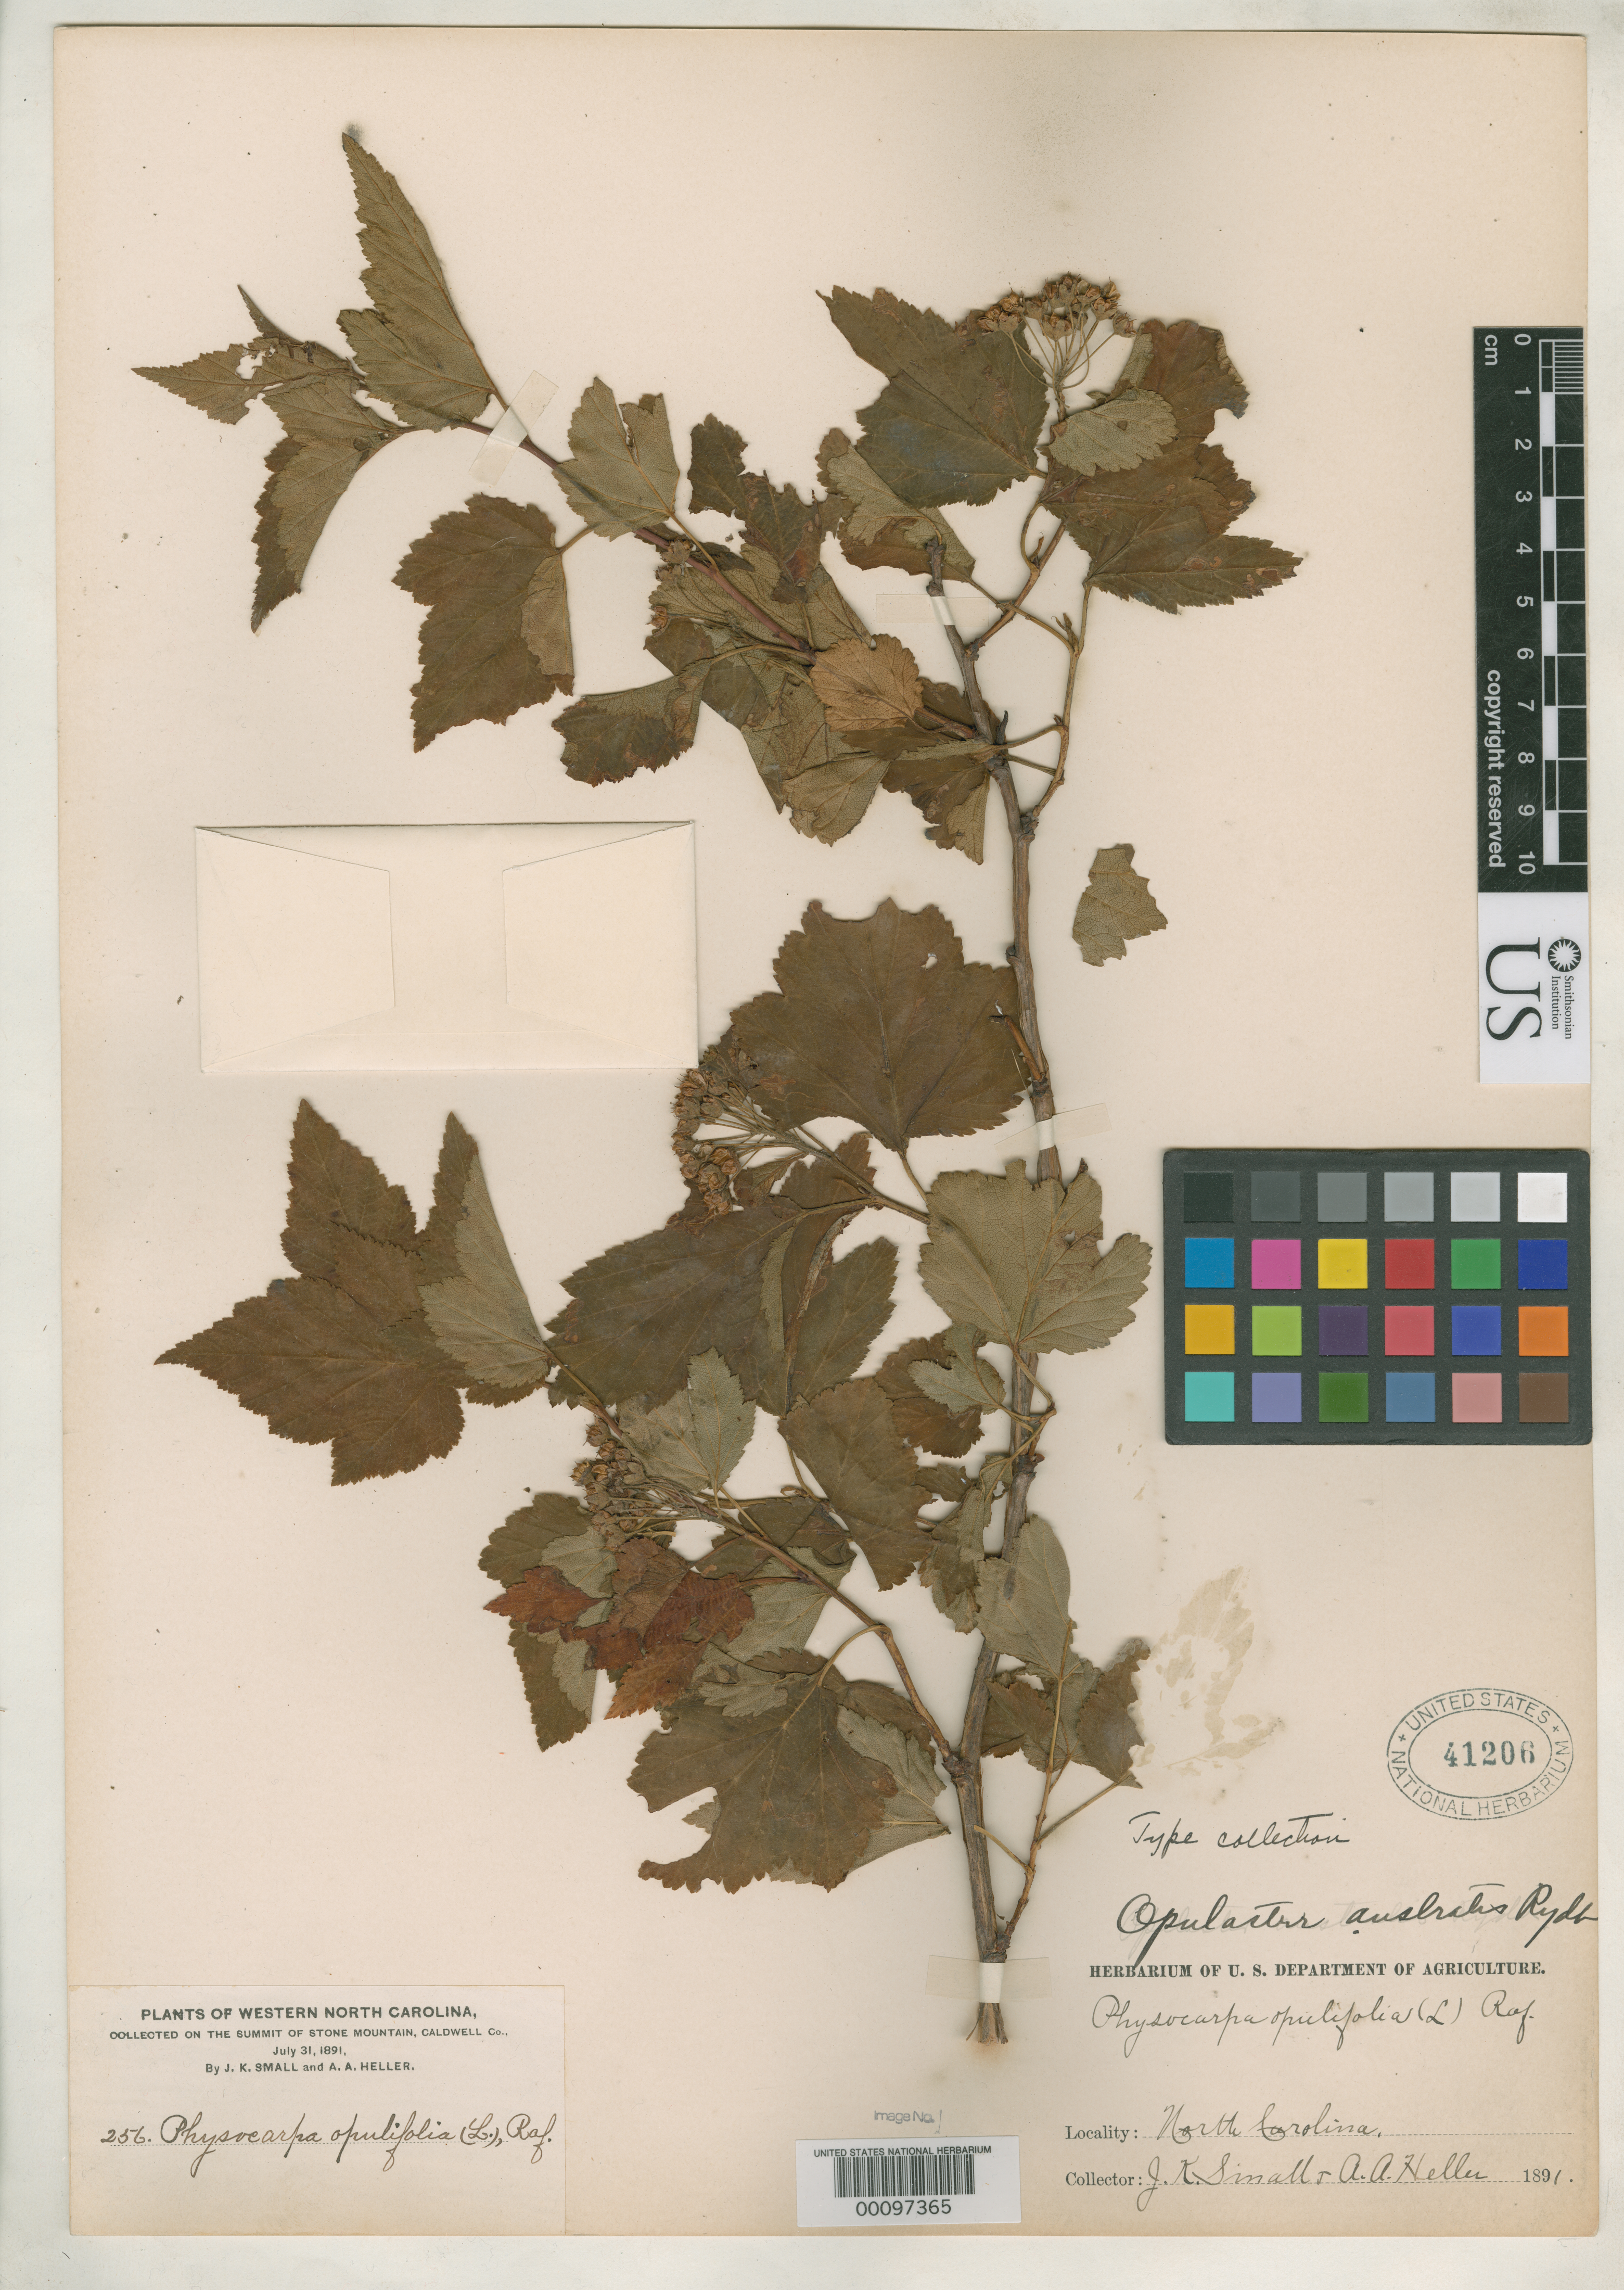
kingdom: Plantae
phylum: Tracheophyta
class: Magnoliopsida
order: Rosales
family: Rosaceae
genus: Opulaster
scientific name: Opulaster australis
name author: Rydb.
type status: Isotype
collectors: J. K. Small & A. A. Heller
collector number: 256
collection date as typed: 31 Jul 1891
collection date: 1891-07-31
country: United States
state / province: North Carolina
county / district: Caldwell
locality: Summit of Stone Mountain.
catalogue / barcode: US 41206